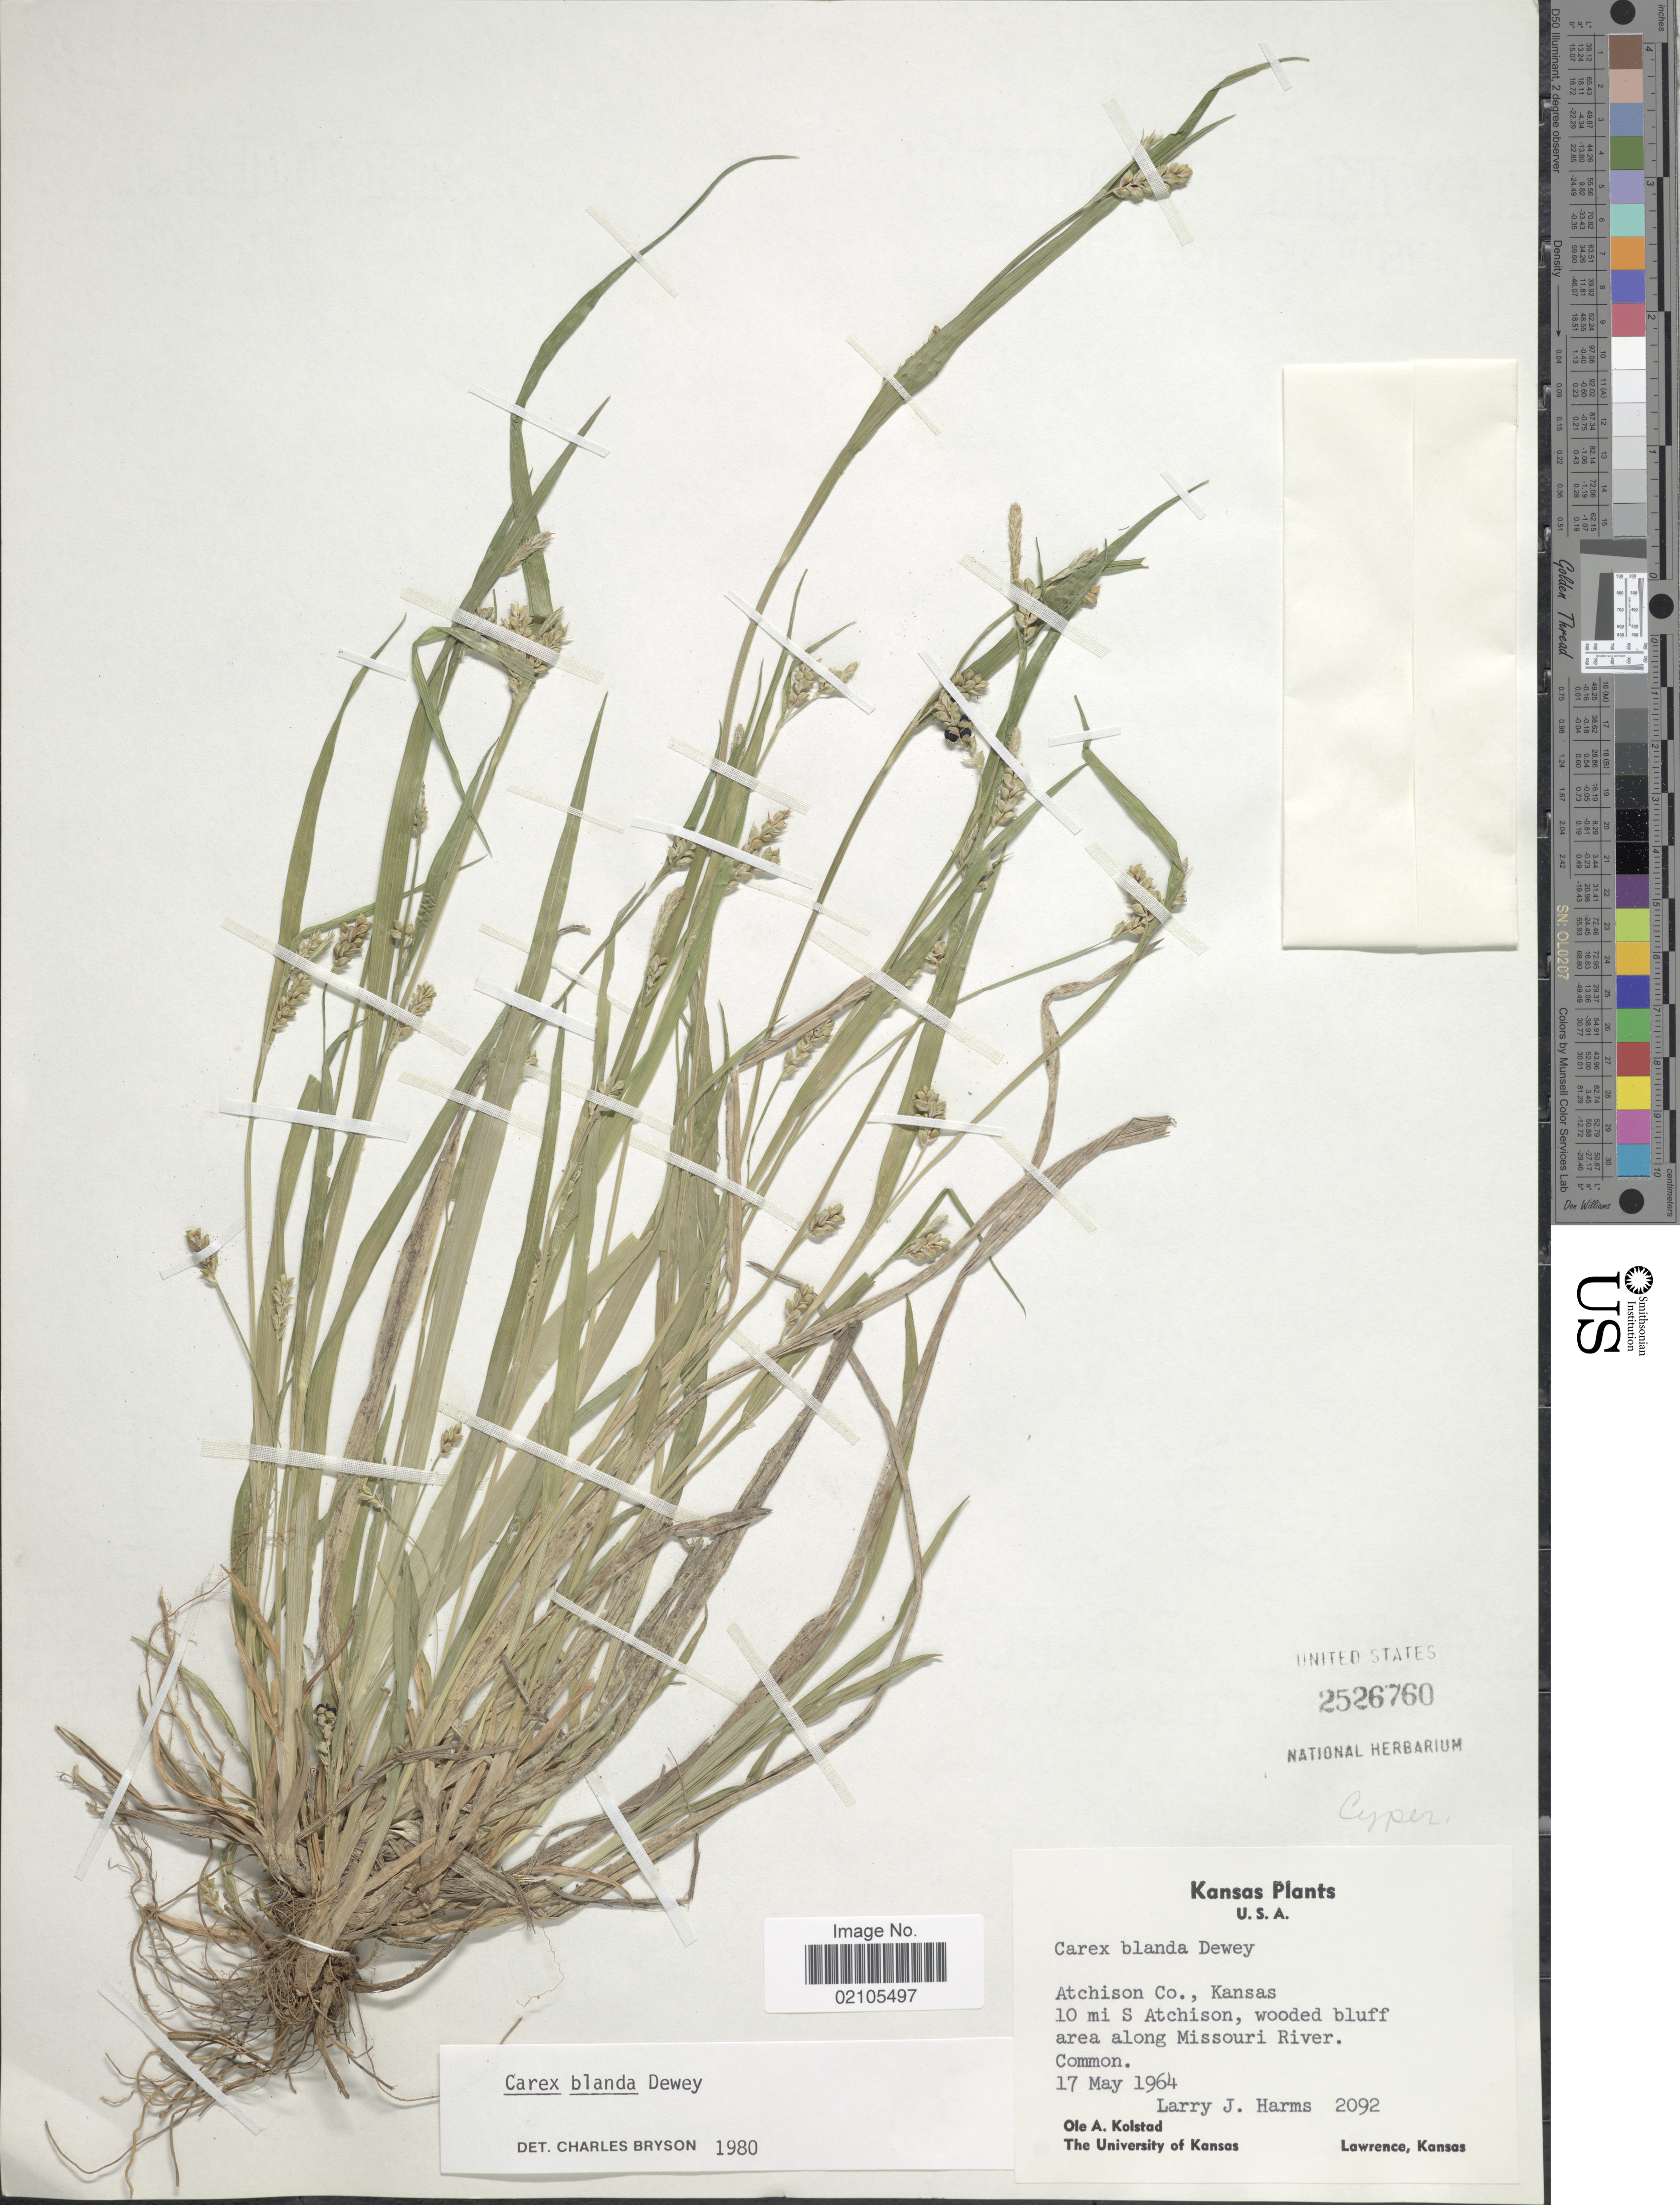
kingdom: Plantae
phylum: Tracheophyta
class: Liliopsida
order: Poales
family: Cyperaceae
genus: Carex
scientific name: Carex blanda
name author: Dewey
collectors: L. Harms & O. Kolstad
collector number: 2090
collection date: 1964-05-17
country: United States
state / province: Kansas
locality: U.S.A. Atchison Co. 10 mi S Atchison, wooded bluff area along Missouri River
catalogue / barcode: US 2526760